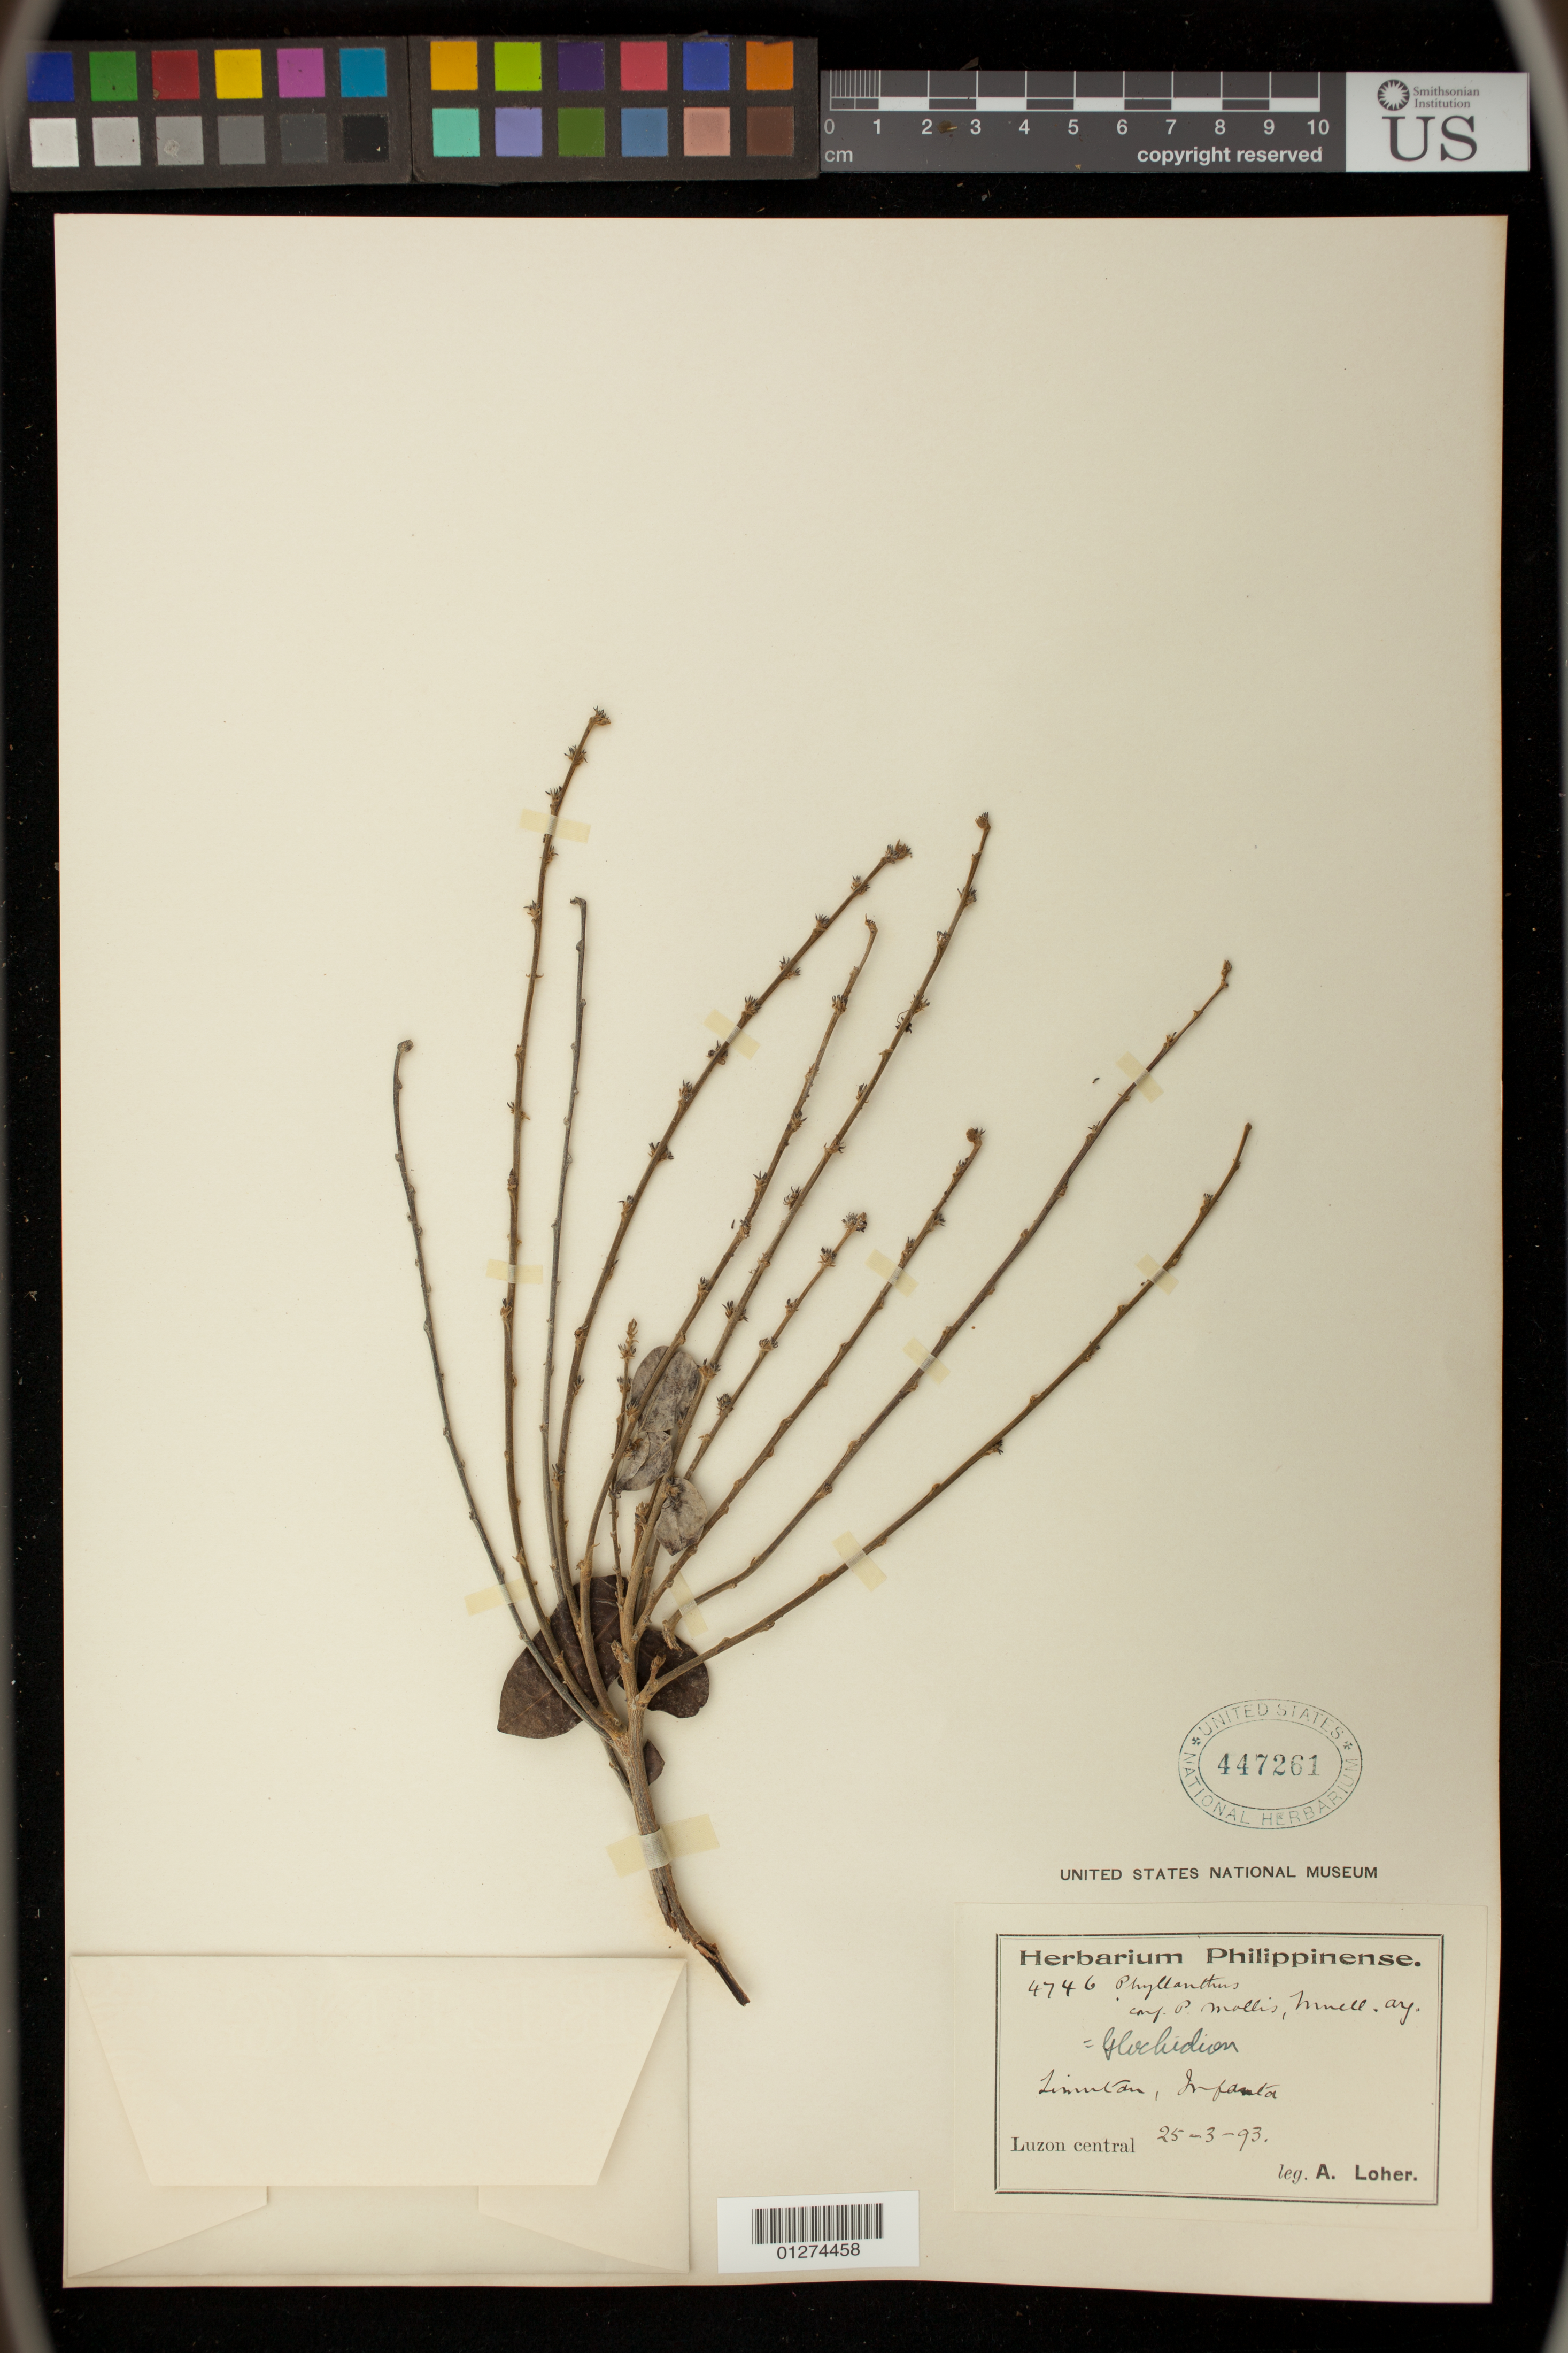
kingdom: Plantae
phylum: Tracheophyta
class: Magnoliopsida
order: Malpighiales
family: Phyllanthaceae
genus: Glochidion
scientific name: Glochidion sp.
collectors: A. Loher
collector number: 4746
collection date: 1893-03-25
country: Philippines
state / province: Calabarzon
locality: Limutan, Infanta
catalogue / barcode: US 447261